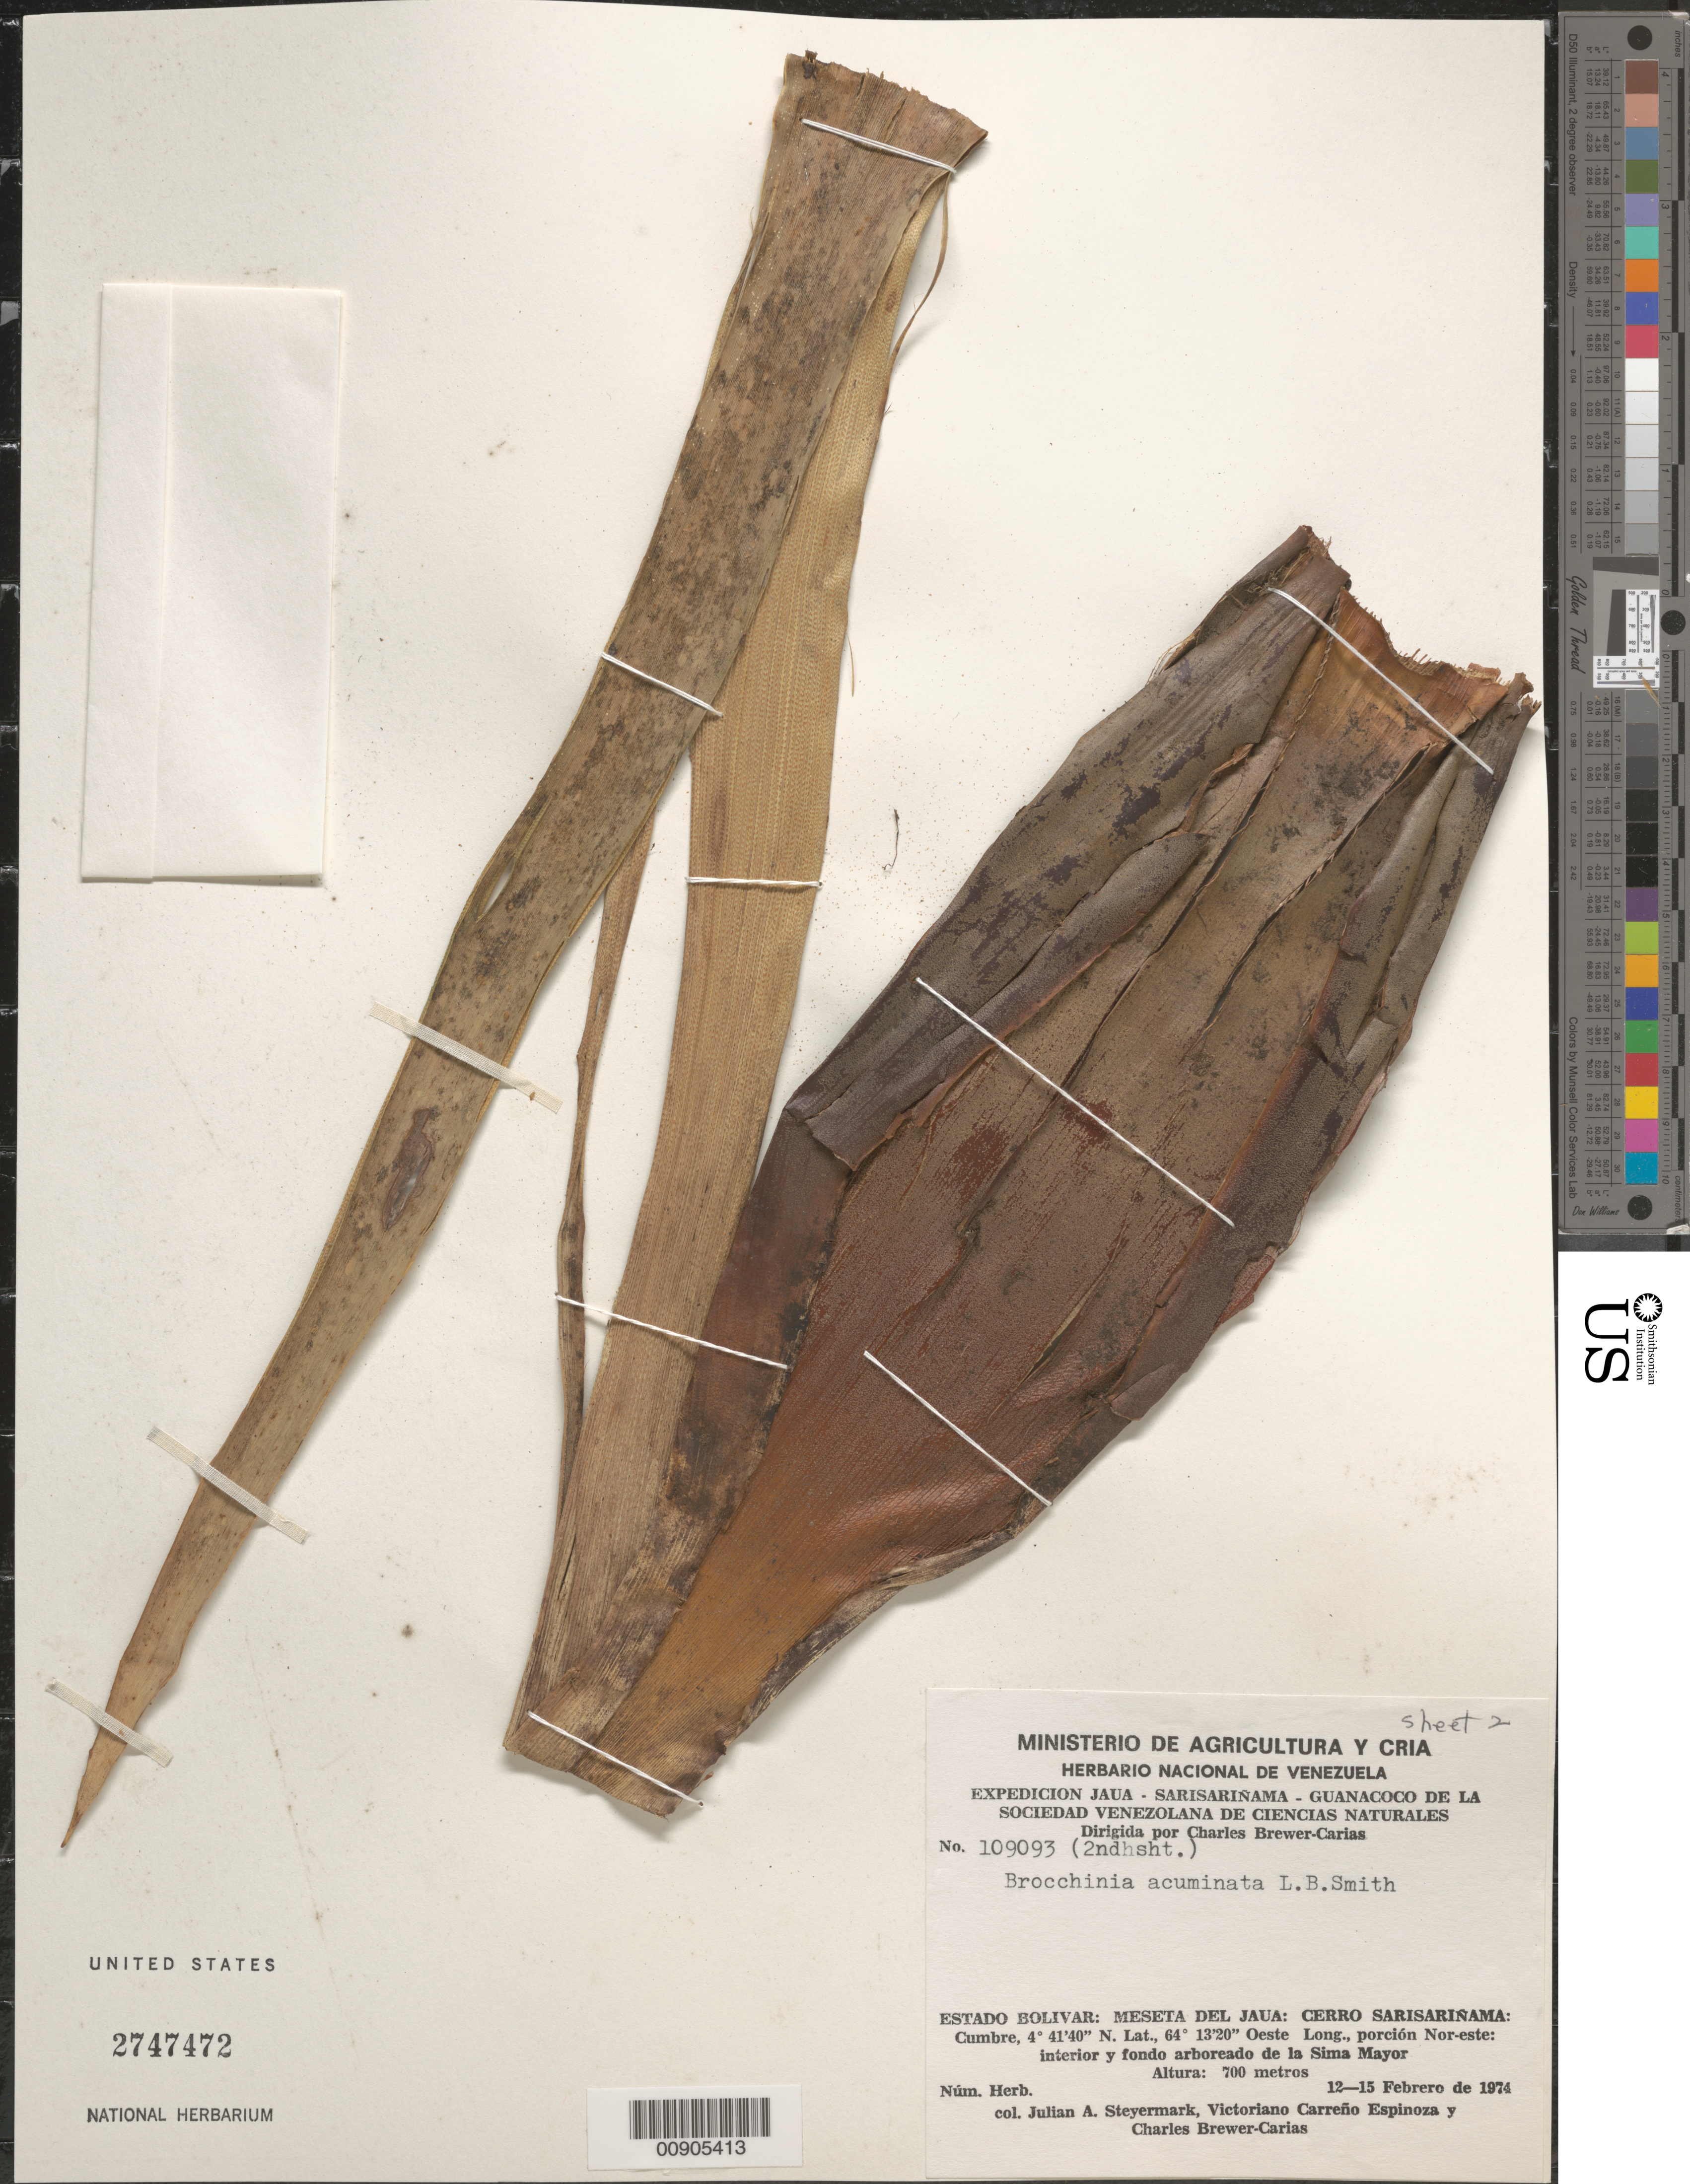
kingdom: Plantae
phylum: Tracheophyta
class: Liliopsida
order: Poales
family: Bromeliaceae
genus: Brocchinia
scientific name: Brocchinia acuminata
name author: L.B. Sm.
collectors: J. Steyermark, V. Carreño E. & C. Brewer-Carias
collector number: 109093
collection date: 1974-02-12/1974-02-15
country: Venezuela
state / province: Bolivar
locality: Meseta del Jaua: Cerro Sarisariñama: Cumbre, porción Nor-este: interior y fondo arboreado de la Sima Mayor.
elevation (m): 700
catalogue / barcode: US 2747472